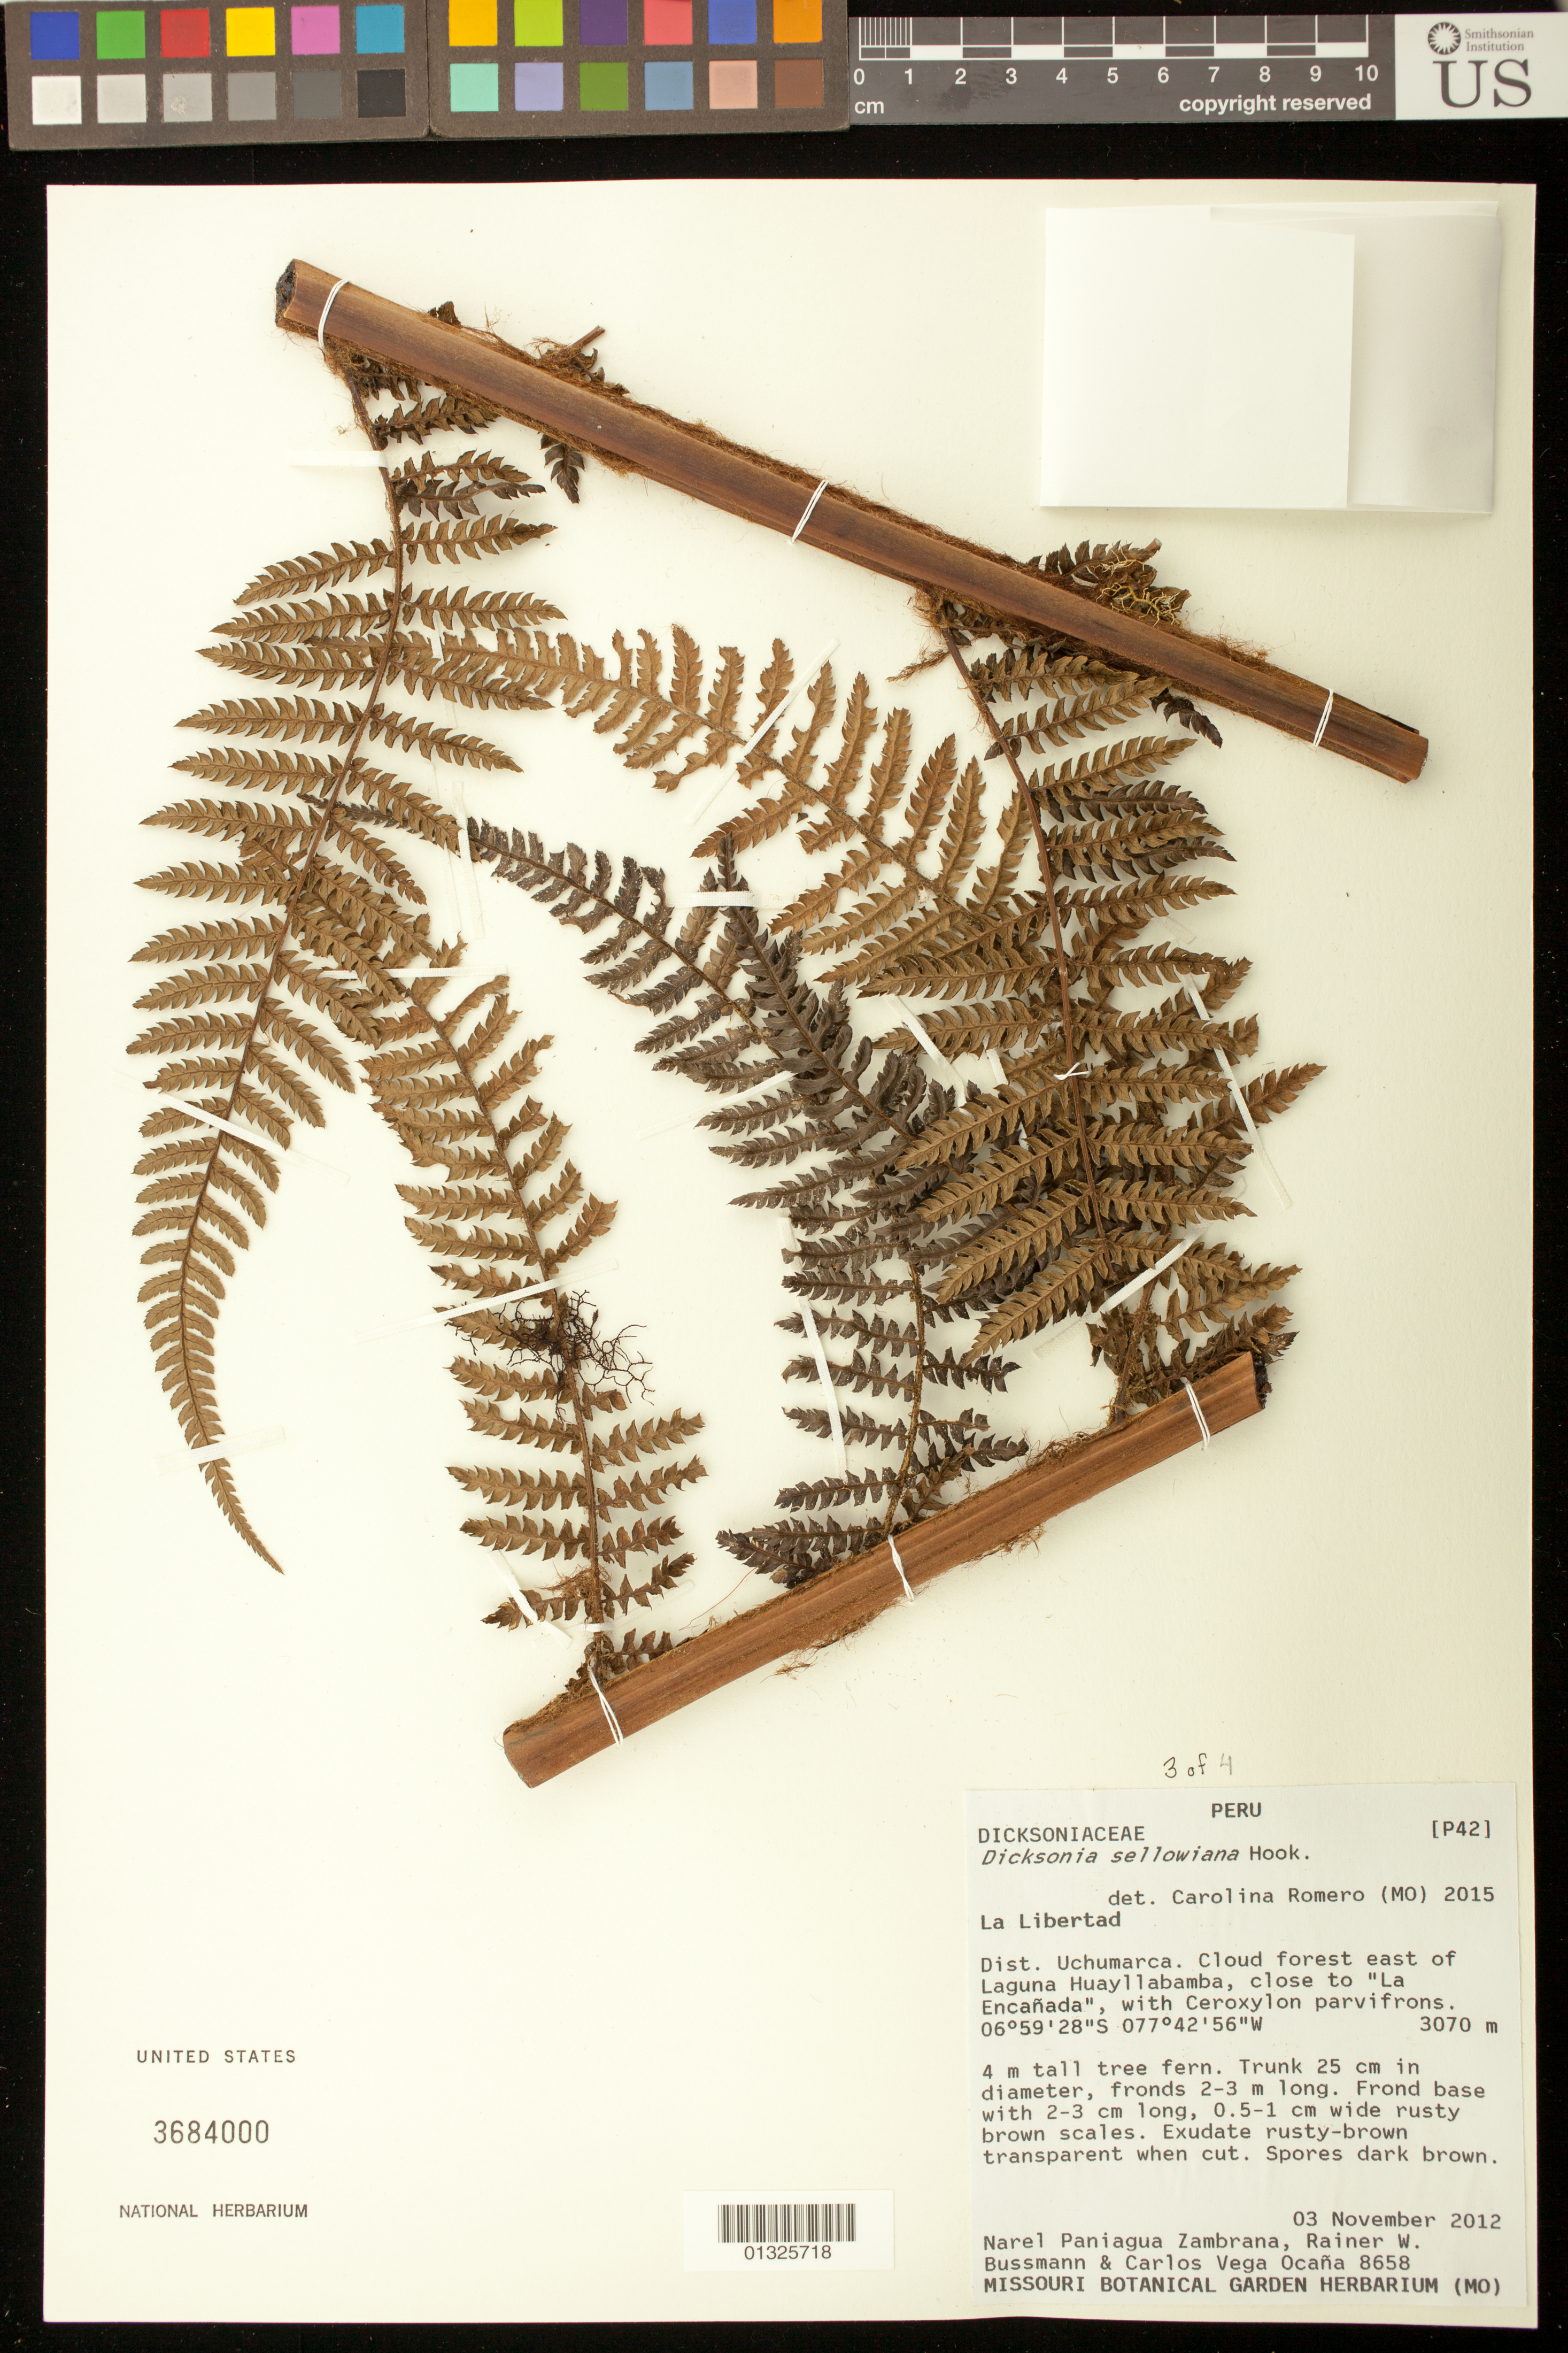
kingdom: Plantae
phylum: Tracheophyta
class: Polypodiopsida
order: Cyatheales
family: Dicksoniaceae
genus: Dicksonia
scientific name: Dicksonia sellowiana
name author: Hook.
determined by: Romero-Hernández, Carolina, (COL)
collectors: N. Paniagua Zambrana, R. W. Bussmann & C. Vega Ocaña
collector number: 8658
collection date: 2012-11-03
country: Peru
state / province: La Libertad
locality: Uchumarca District, Cloud forest east of Laguna Huayllabamba, close to "La Encanada".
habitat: Cloud forest.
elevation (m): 3070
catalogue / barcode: US 3684000